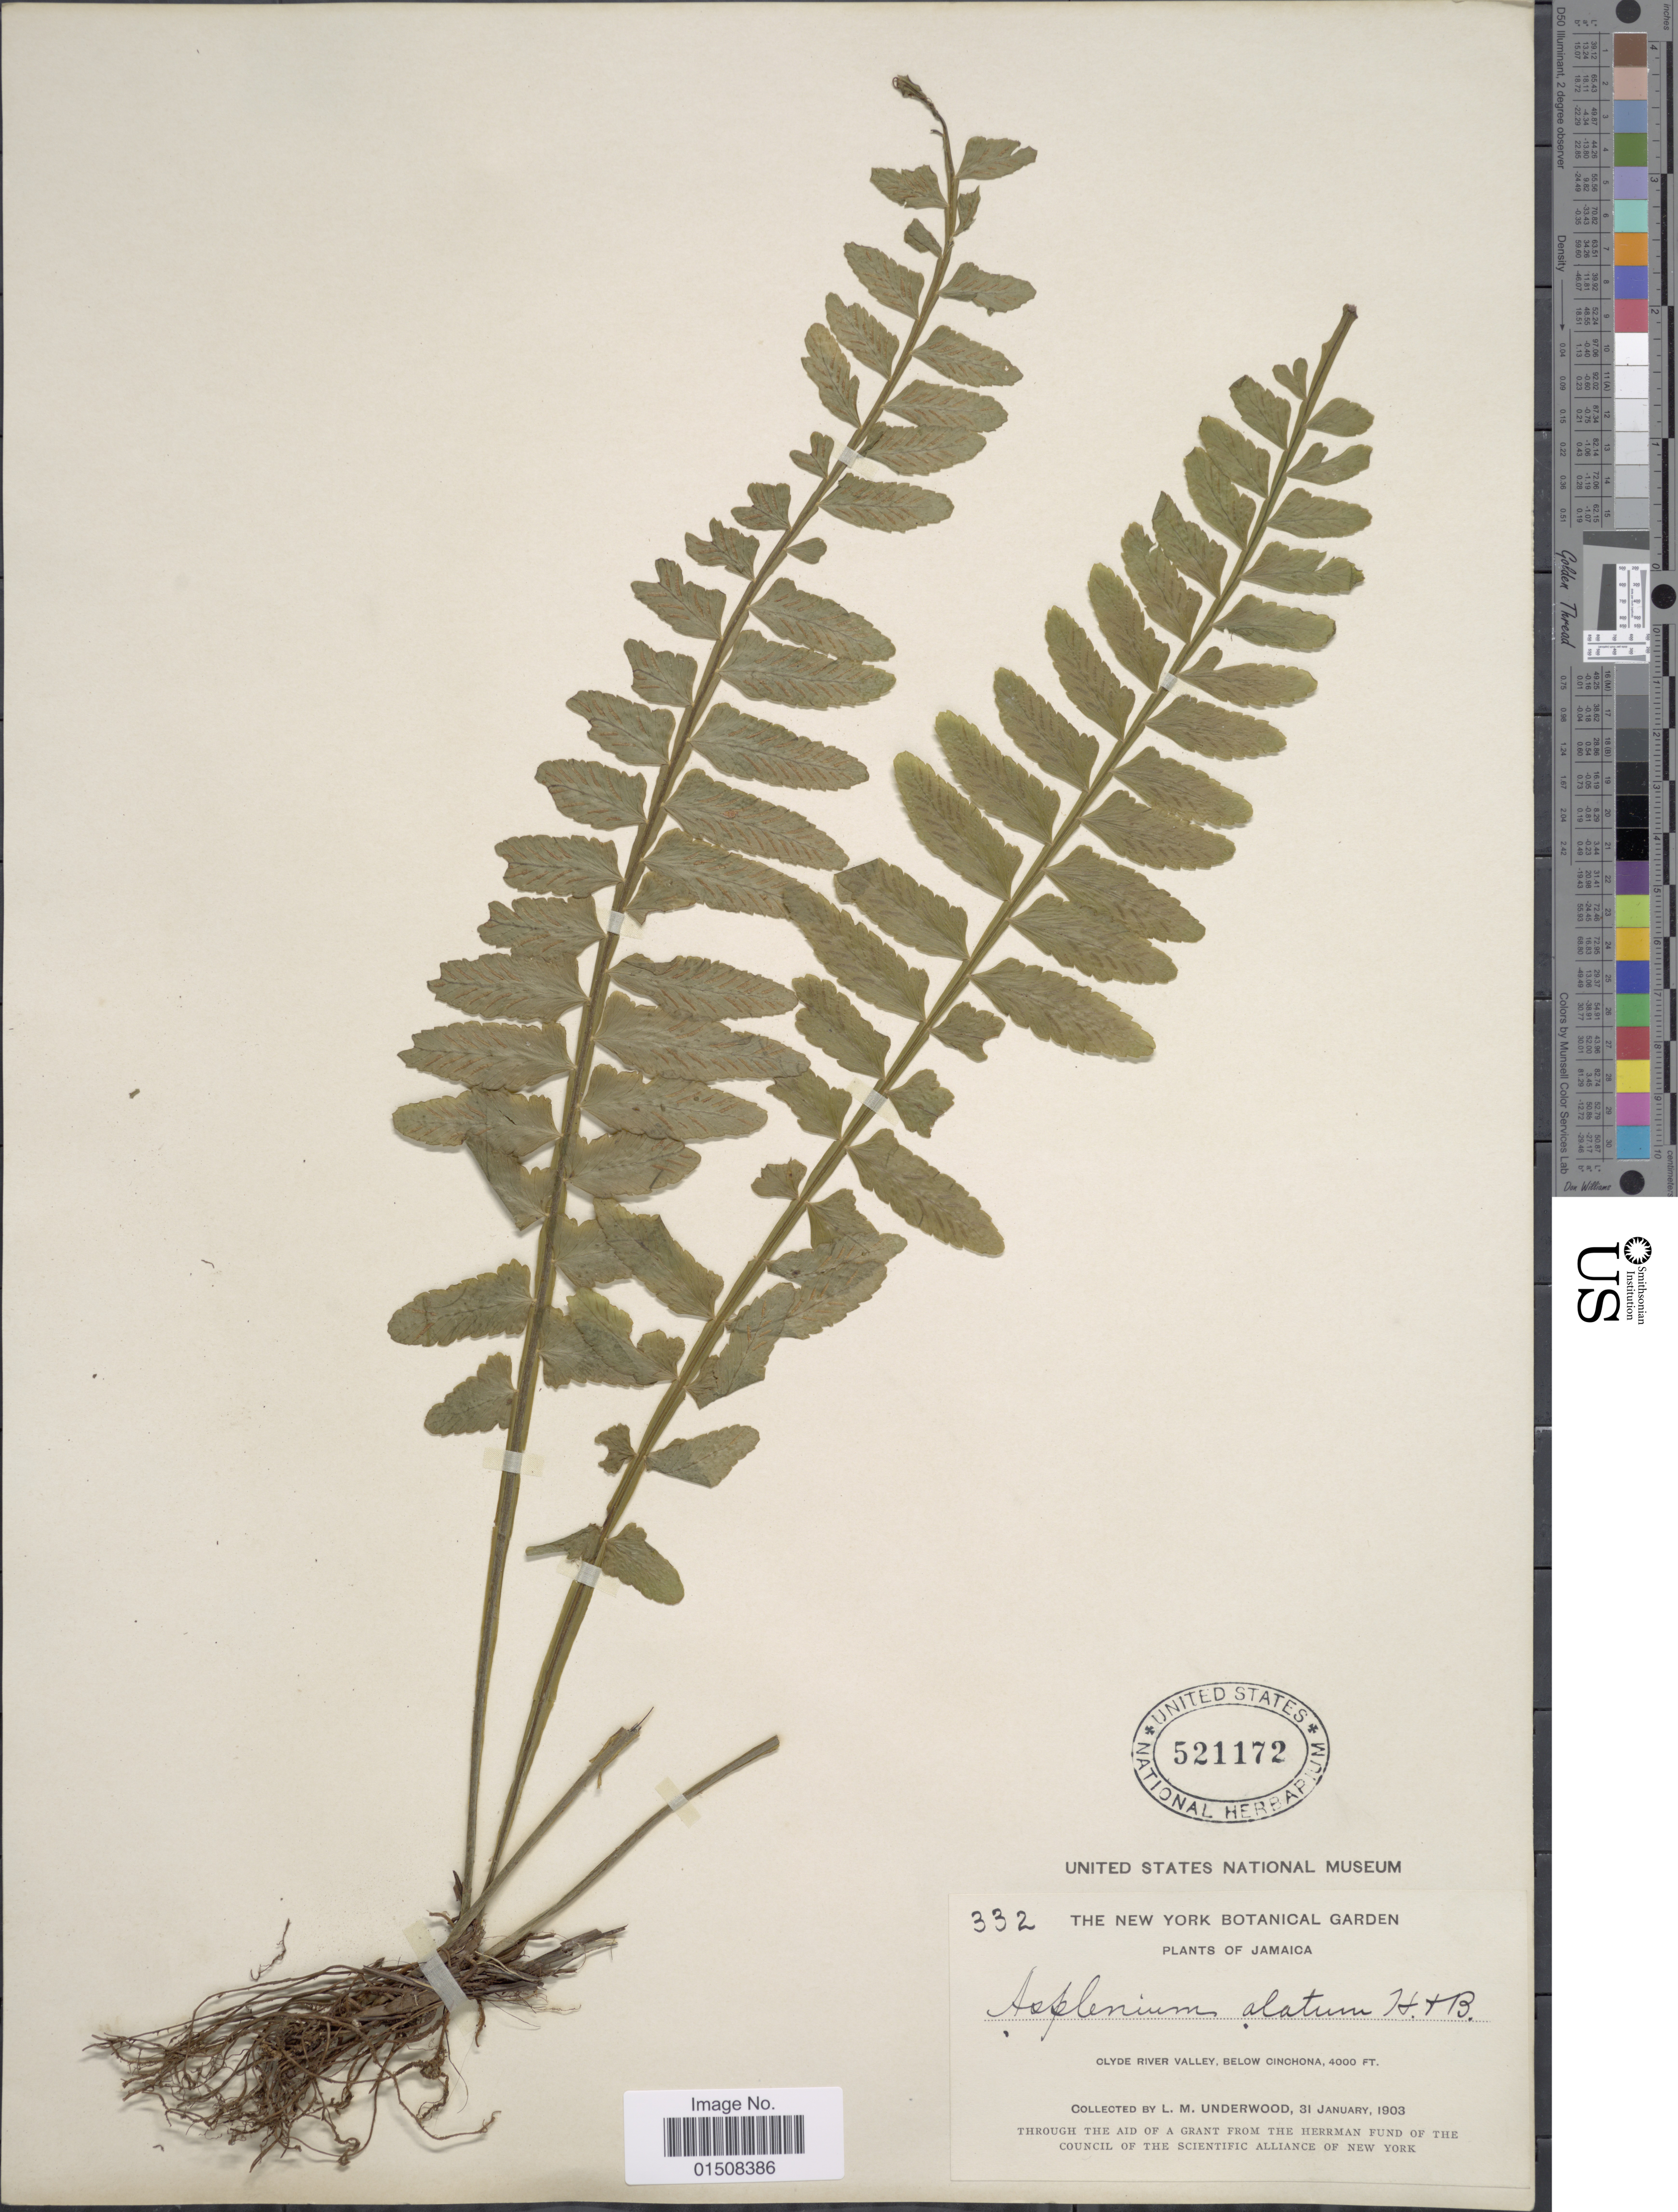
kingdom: Plantae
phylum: Tracheophyta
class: Polypodiopsida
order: Polypodiales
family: Aspleniaceae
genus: Asplenium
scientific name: Asplenium alatum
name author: Humb. & Bonpl. ex Willd.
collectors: L. M. Underwood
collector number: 332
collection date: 1903-01-31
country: Jamaica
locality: Clyde River Valley, Below Cinchona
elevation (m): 1219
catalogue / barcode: US 521172